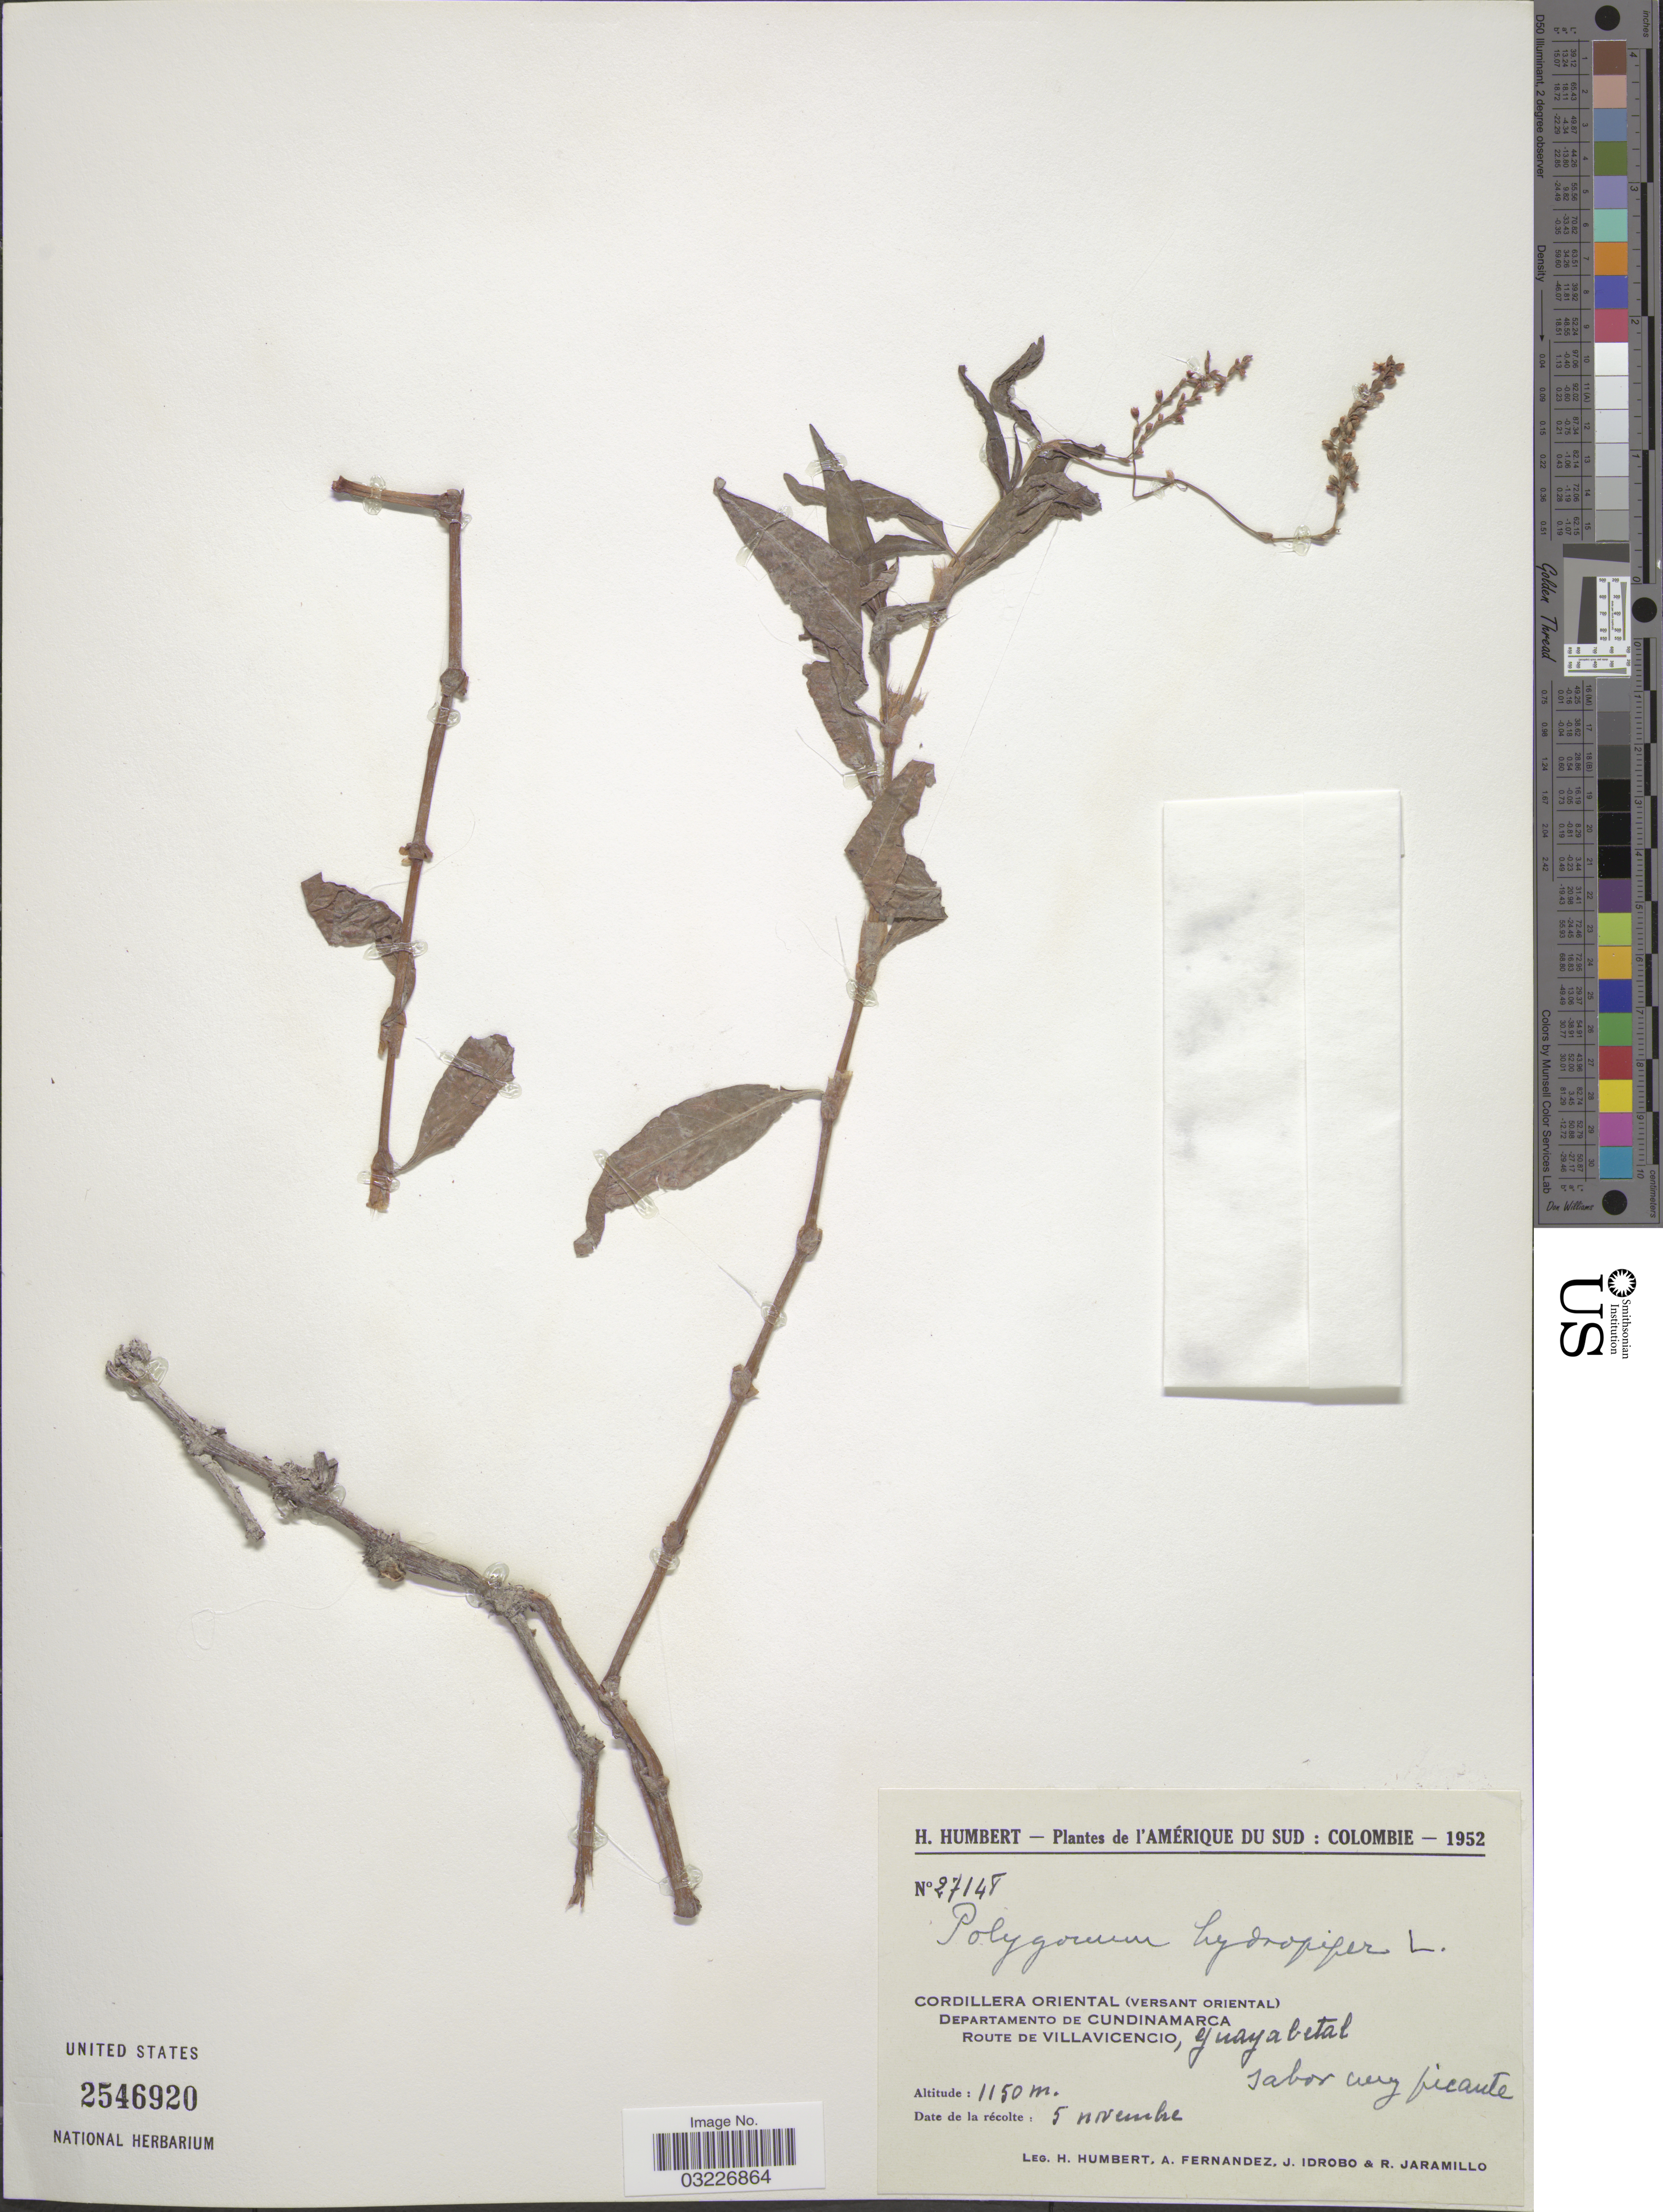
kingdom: Plantae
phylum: Tracheophyta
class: Magnoliopsida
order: Caryophyllales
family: Polygonaceae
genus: Polygonum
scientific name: Polygonum hydropiperoides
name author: Michx.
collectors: H. Humbert, A. Fernandez, J. M. Idrobo & R. Jaramillo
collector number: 27148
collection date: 1952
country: Colombia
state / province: Cundinamarca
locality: Cordillera Oriental (versant oriental) Departamento de Cundinamarca, Route de Villavicencio, Yuayabetal.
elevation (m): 1150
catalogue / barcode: US 2546920